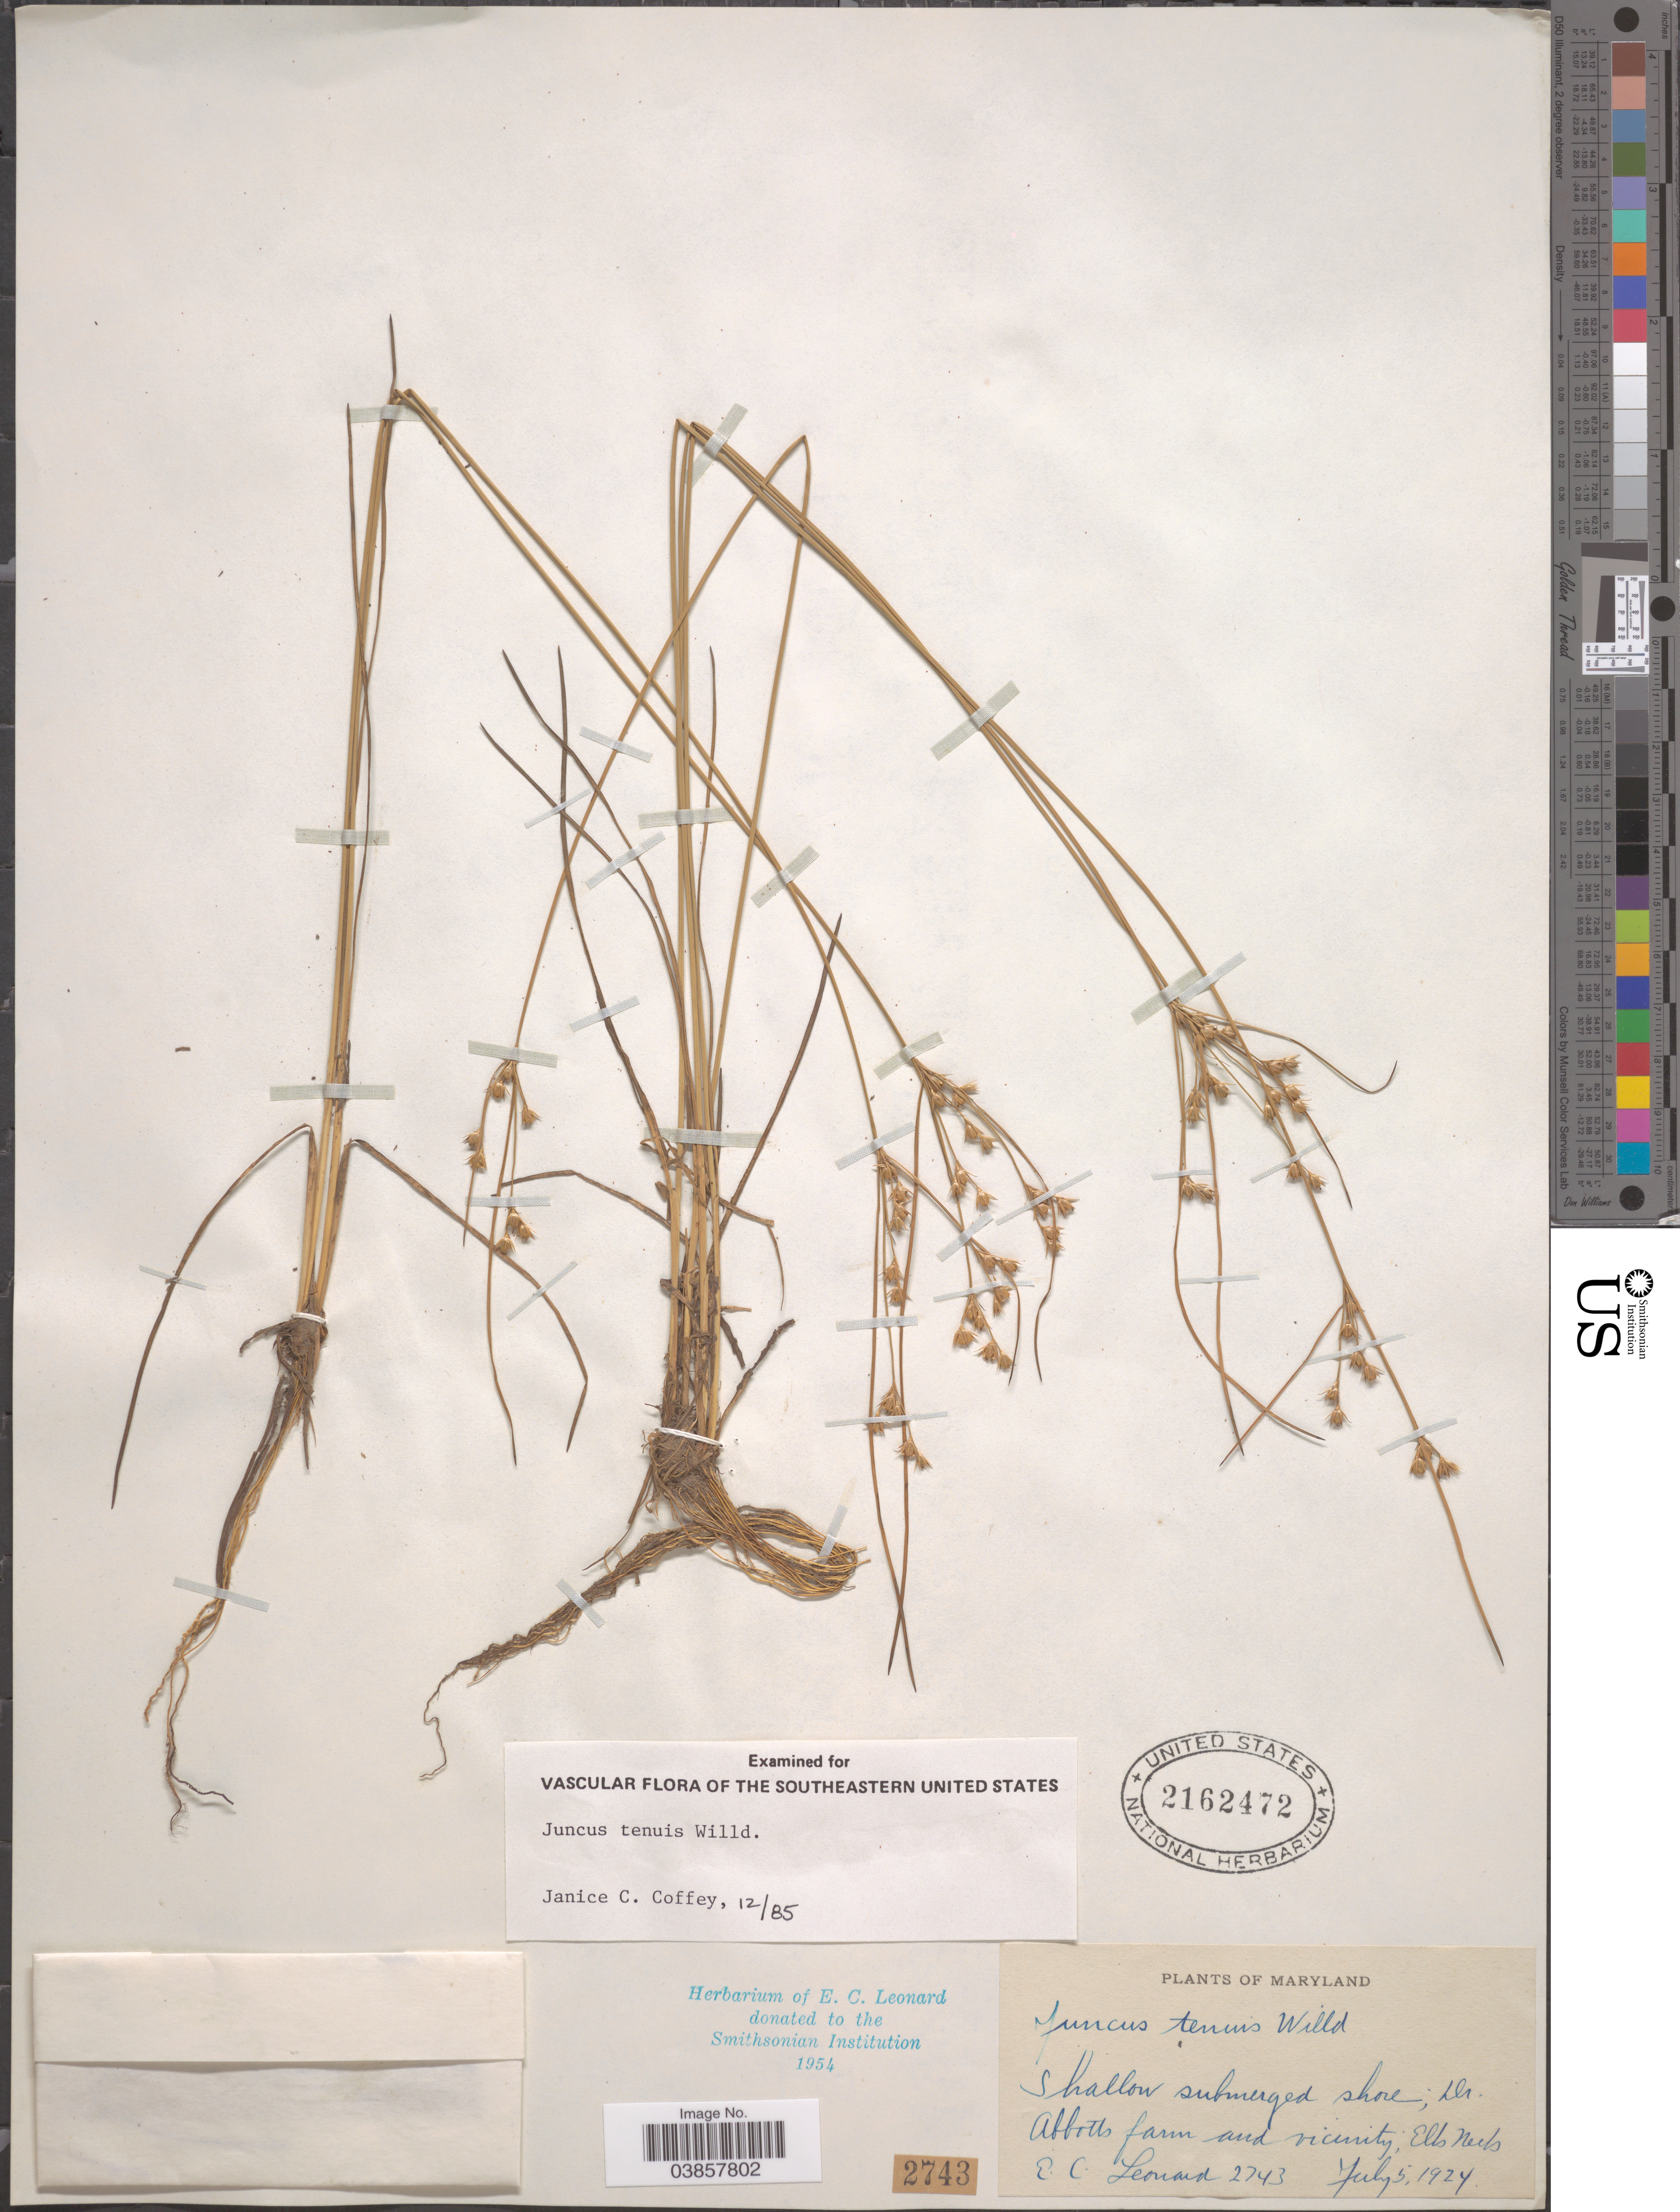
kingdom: Plantae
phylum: Tracheophyta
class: Liliopsida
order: Poales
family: Juncaceae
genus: Juncus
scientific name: Juncus tenuis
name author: Willd.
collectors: E. C. Leonard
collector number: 2743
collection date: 1924-07-05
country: United States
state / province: Maryland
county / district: Cecil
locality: Shallow submerged shore; Dr. Abbots farm and vicinity; Elb Mts.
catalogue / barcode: US 2162472